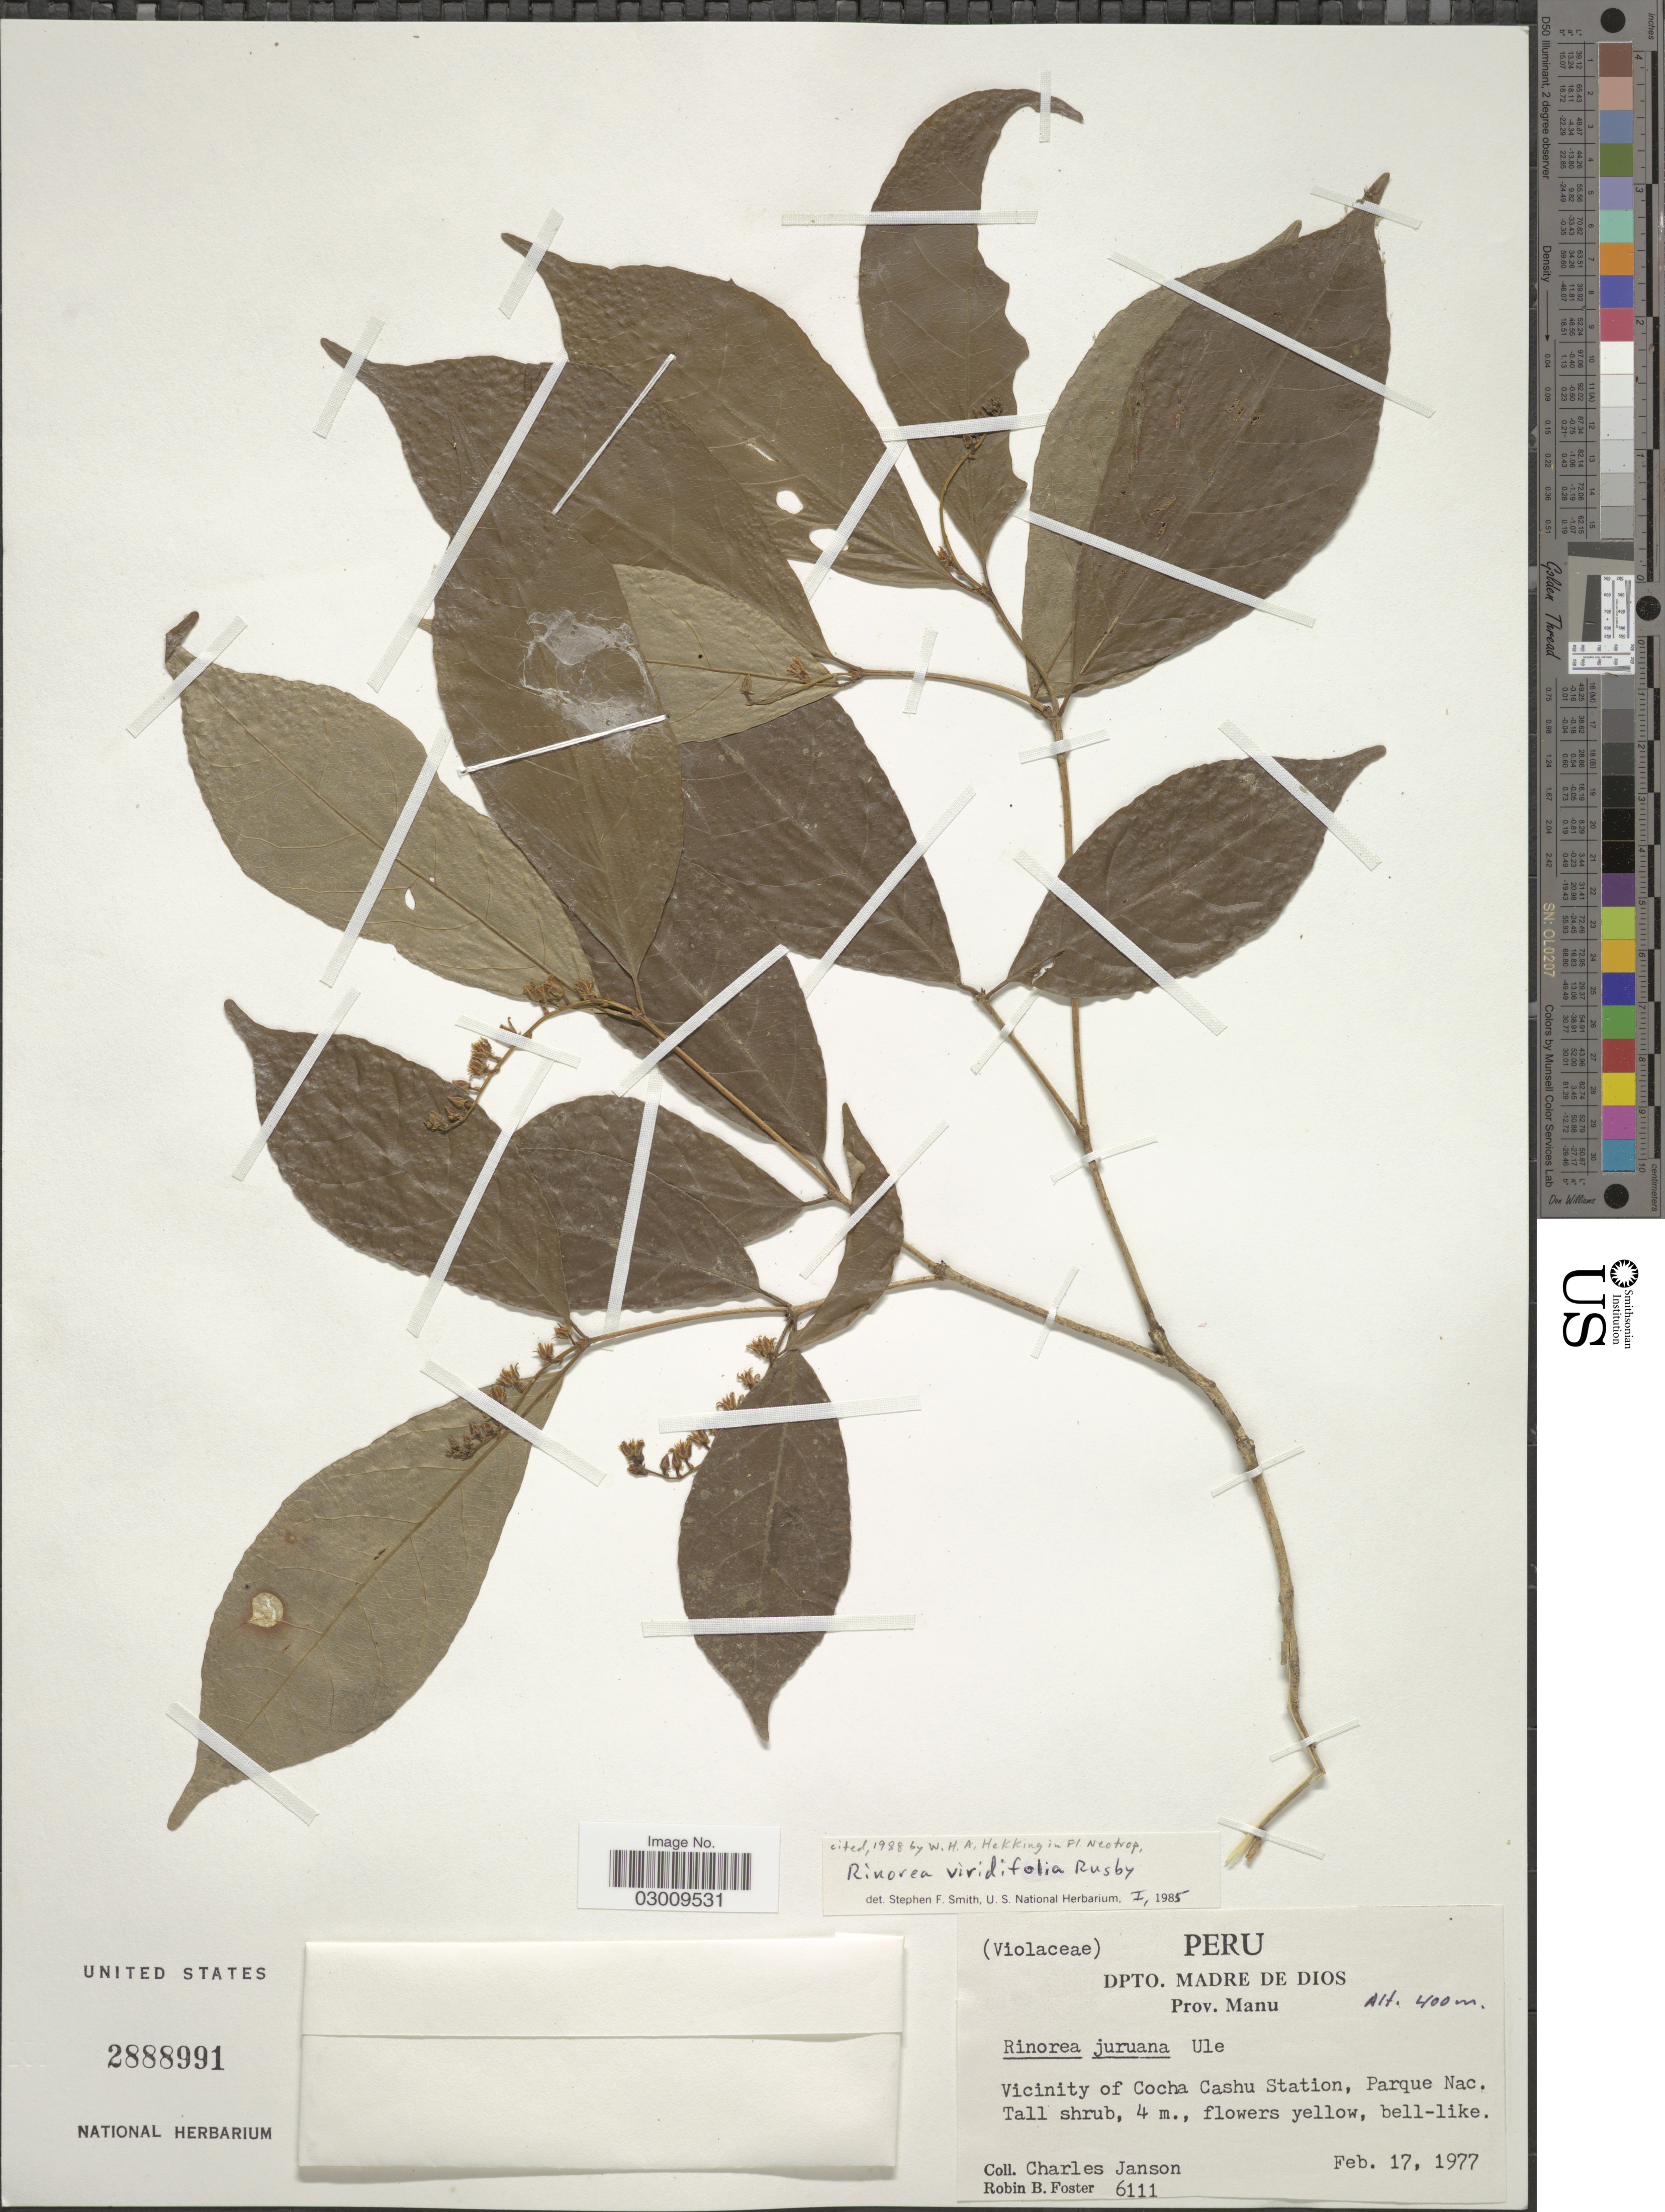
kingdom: Plantae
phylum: Tracheophyta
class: Magnoliopsida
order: Malpighiales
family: Violaceae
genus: Rinorea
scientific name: Rinorea viridifolia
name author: Rusby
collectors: C. Janson & R. B. Foster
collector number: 6111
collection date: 1977-02-17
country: Peru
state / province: Madre de Dios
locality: Dpto. Madre de Dios. Prov. Manu. Vicinity of Cocha Cashu Station, Parque Nac.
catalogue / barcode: US 2888991